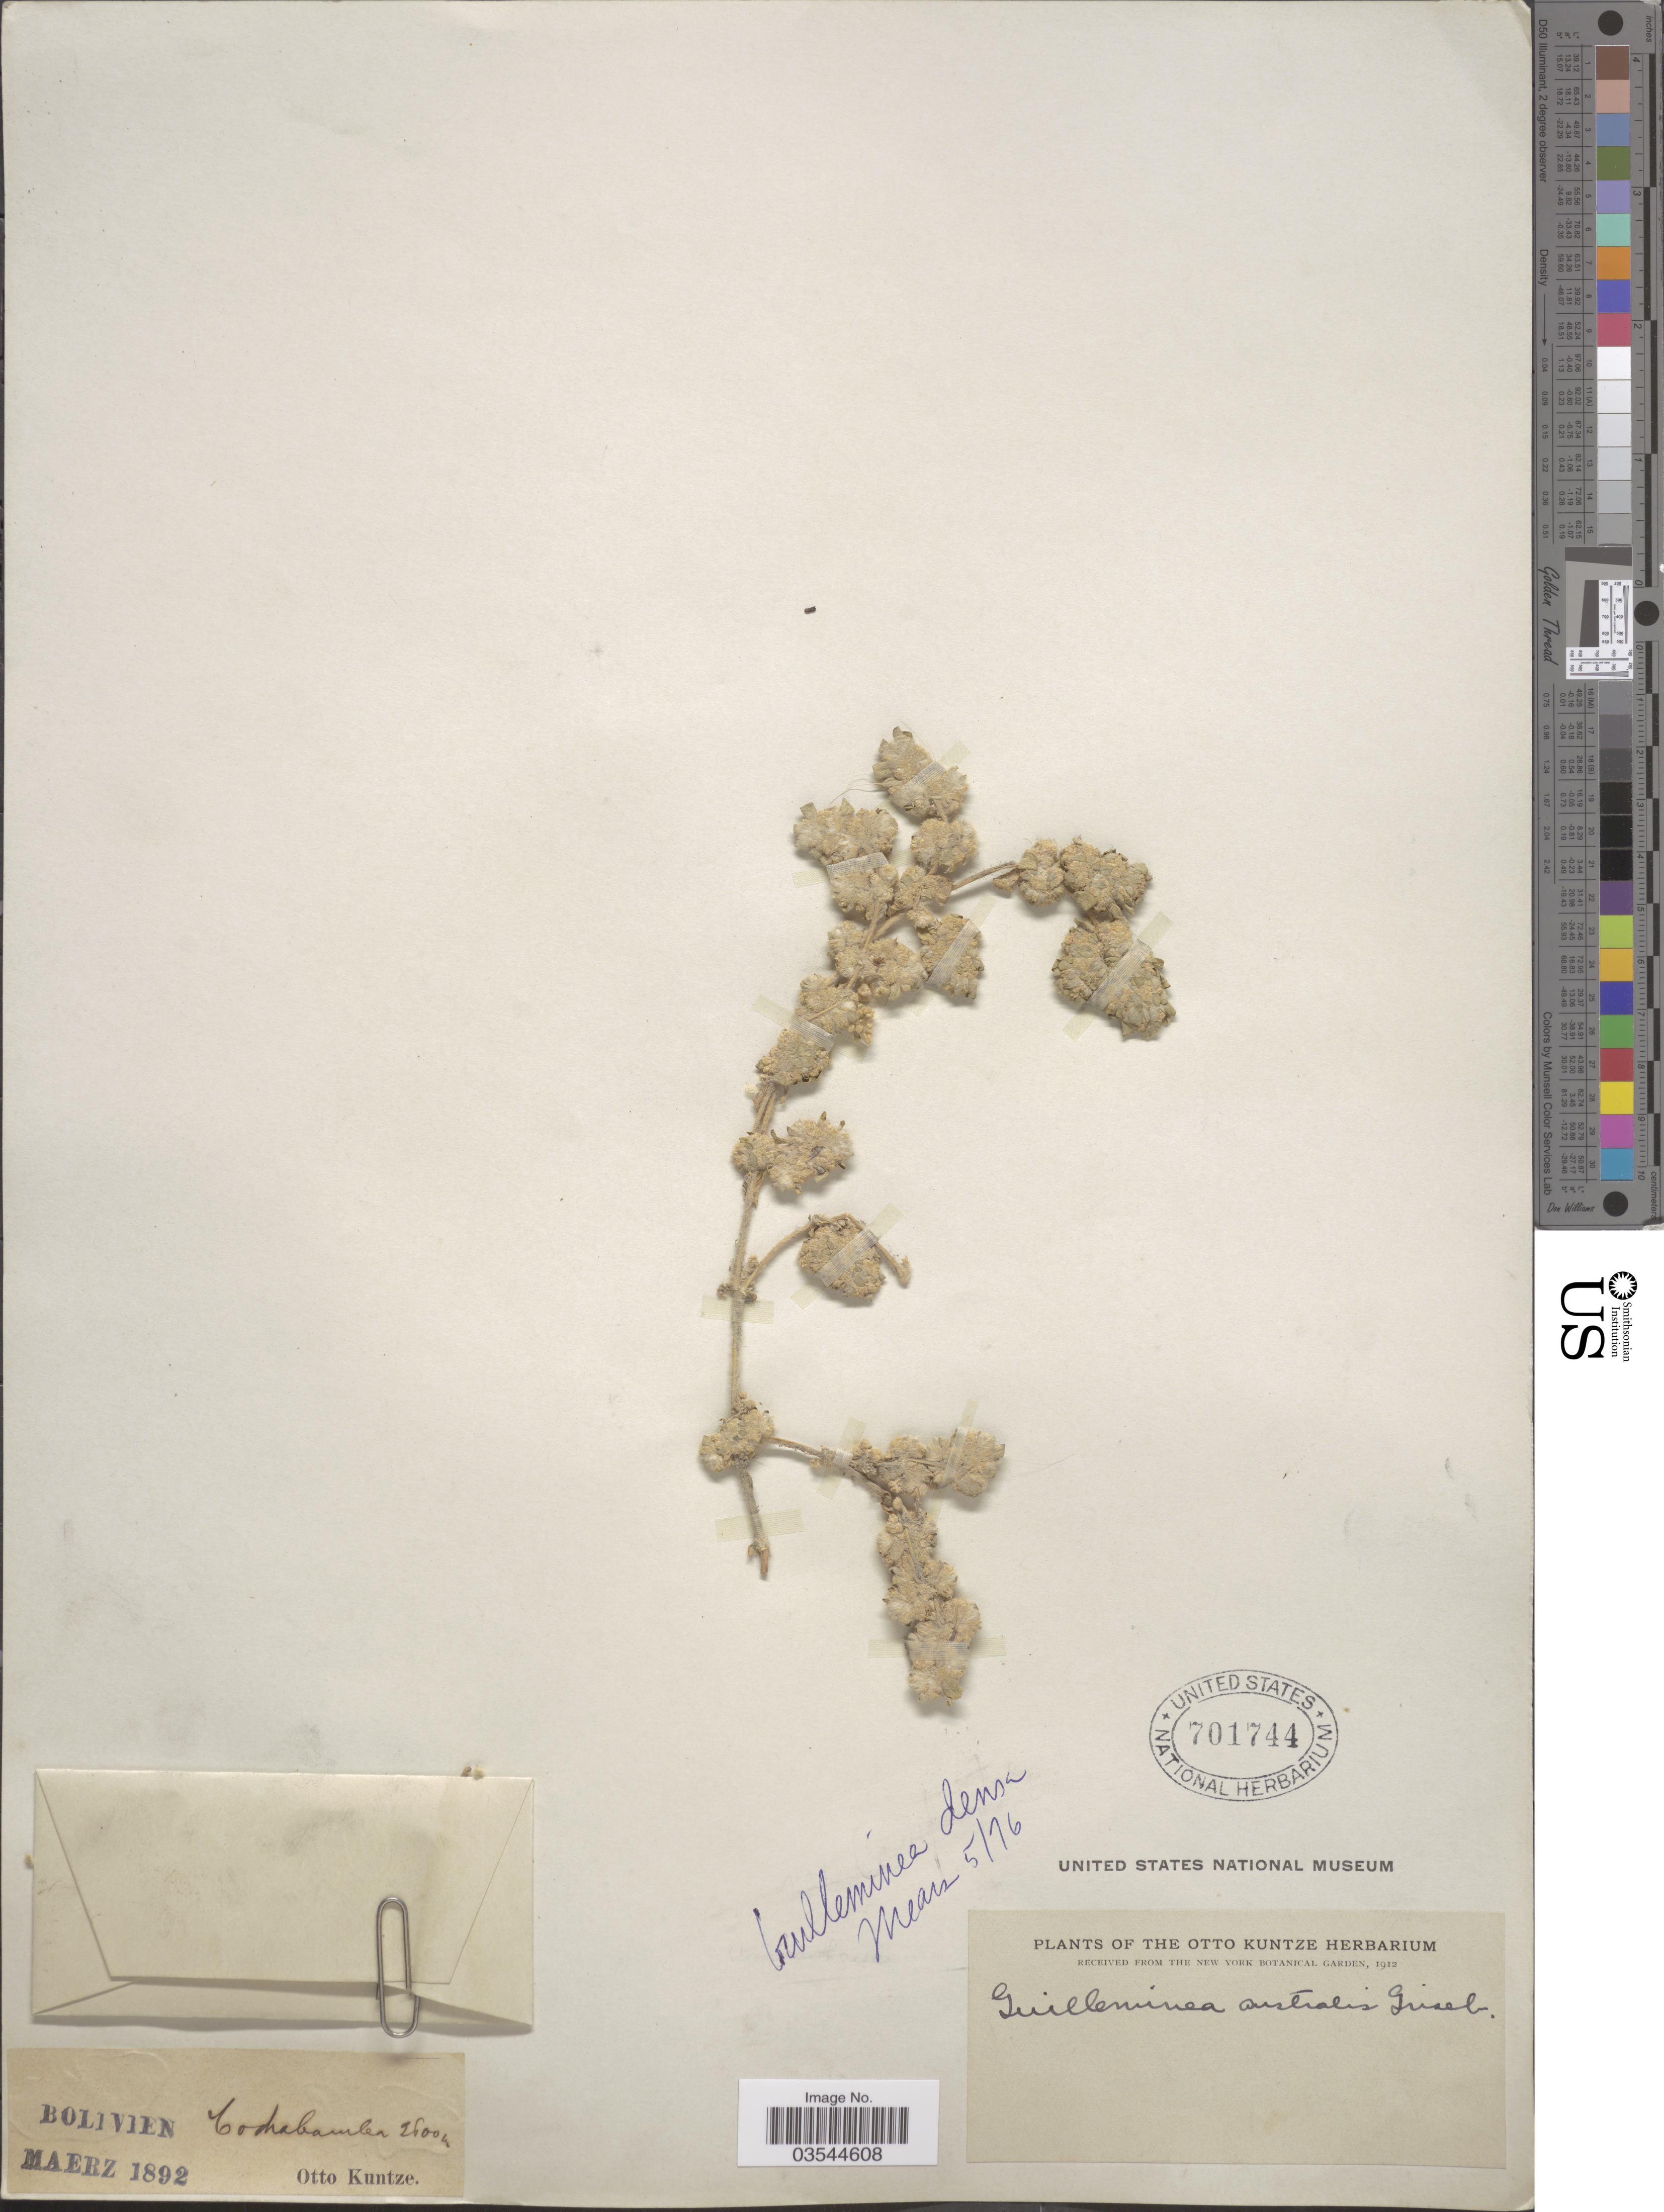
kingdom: Plantae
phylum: Tracheophyta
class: Magnoliopsida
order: Caryophyllales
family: Amaranthaceae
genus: Guilleminea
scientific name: Guilleminea densa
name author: (Humb. & Bonpl. ex Schult.) Moq.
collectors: C.E.O. Kuntze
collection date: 1892-03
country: Bolivia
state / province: Cochabamba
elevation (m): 2600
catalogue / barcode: US 701744